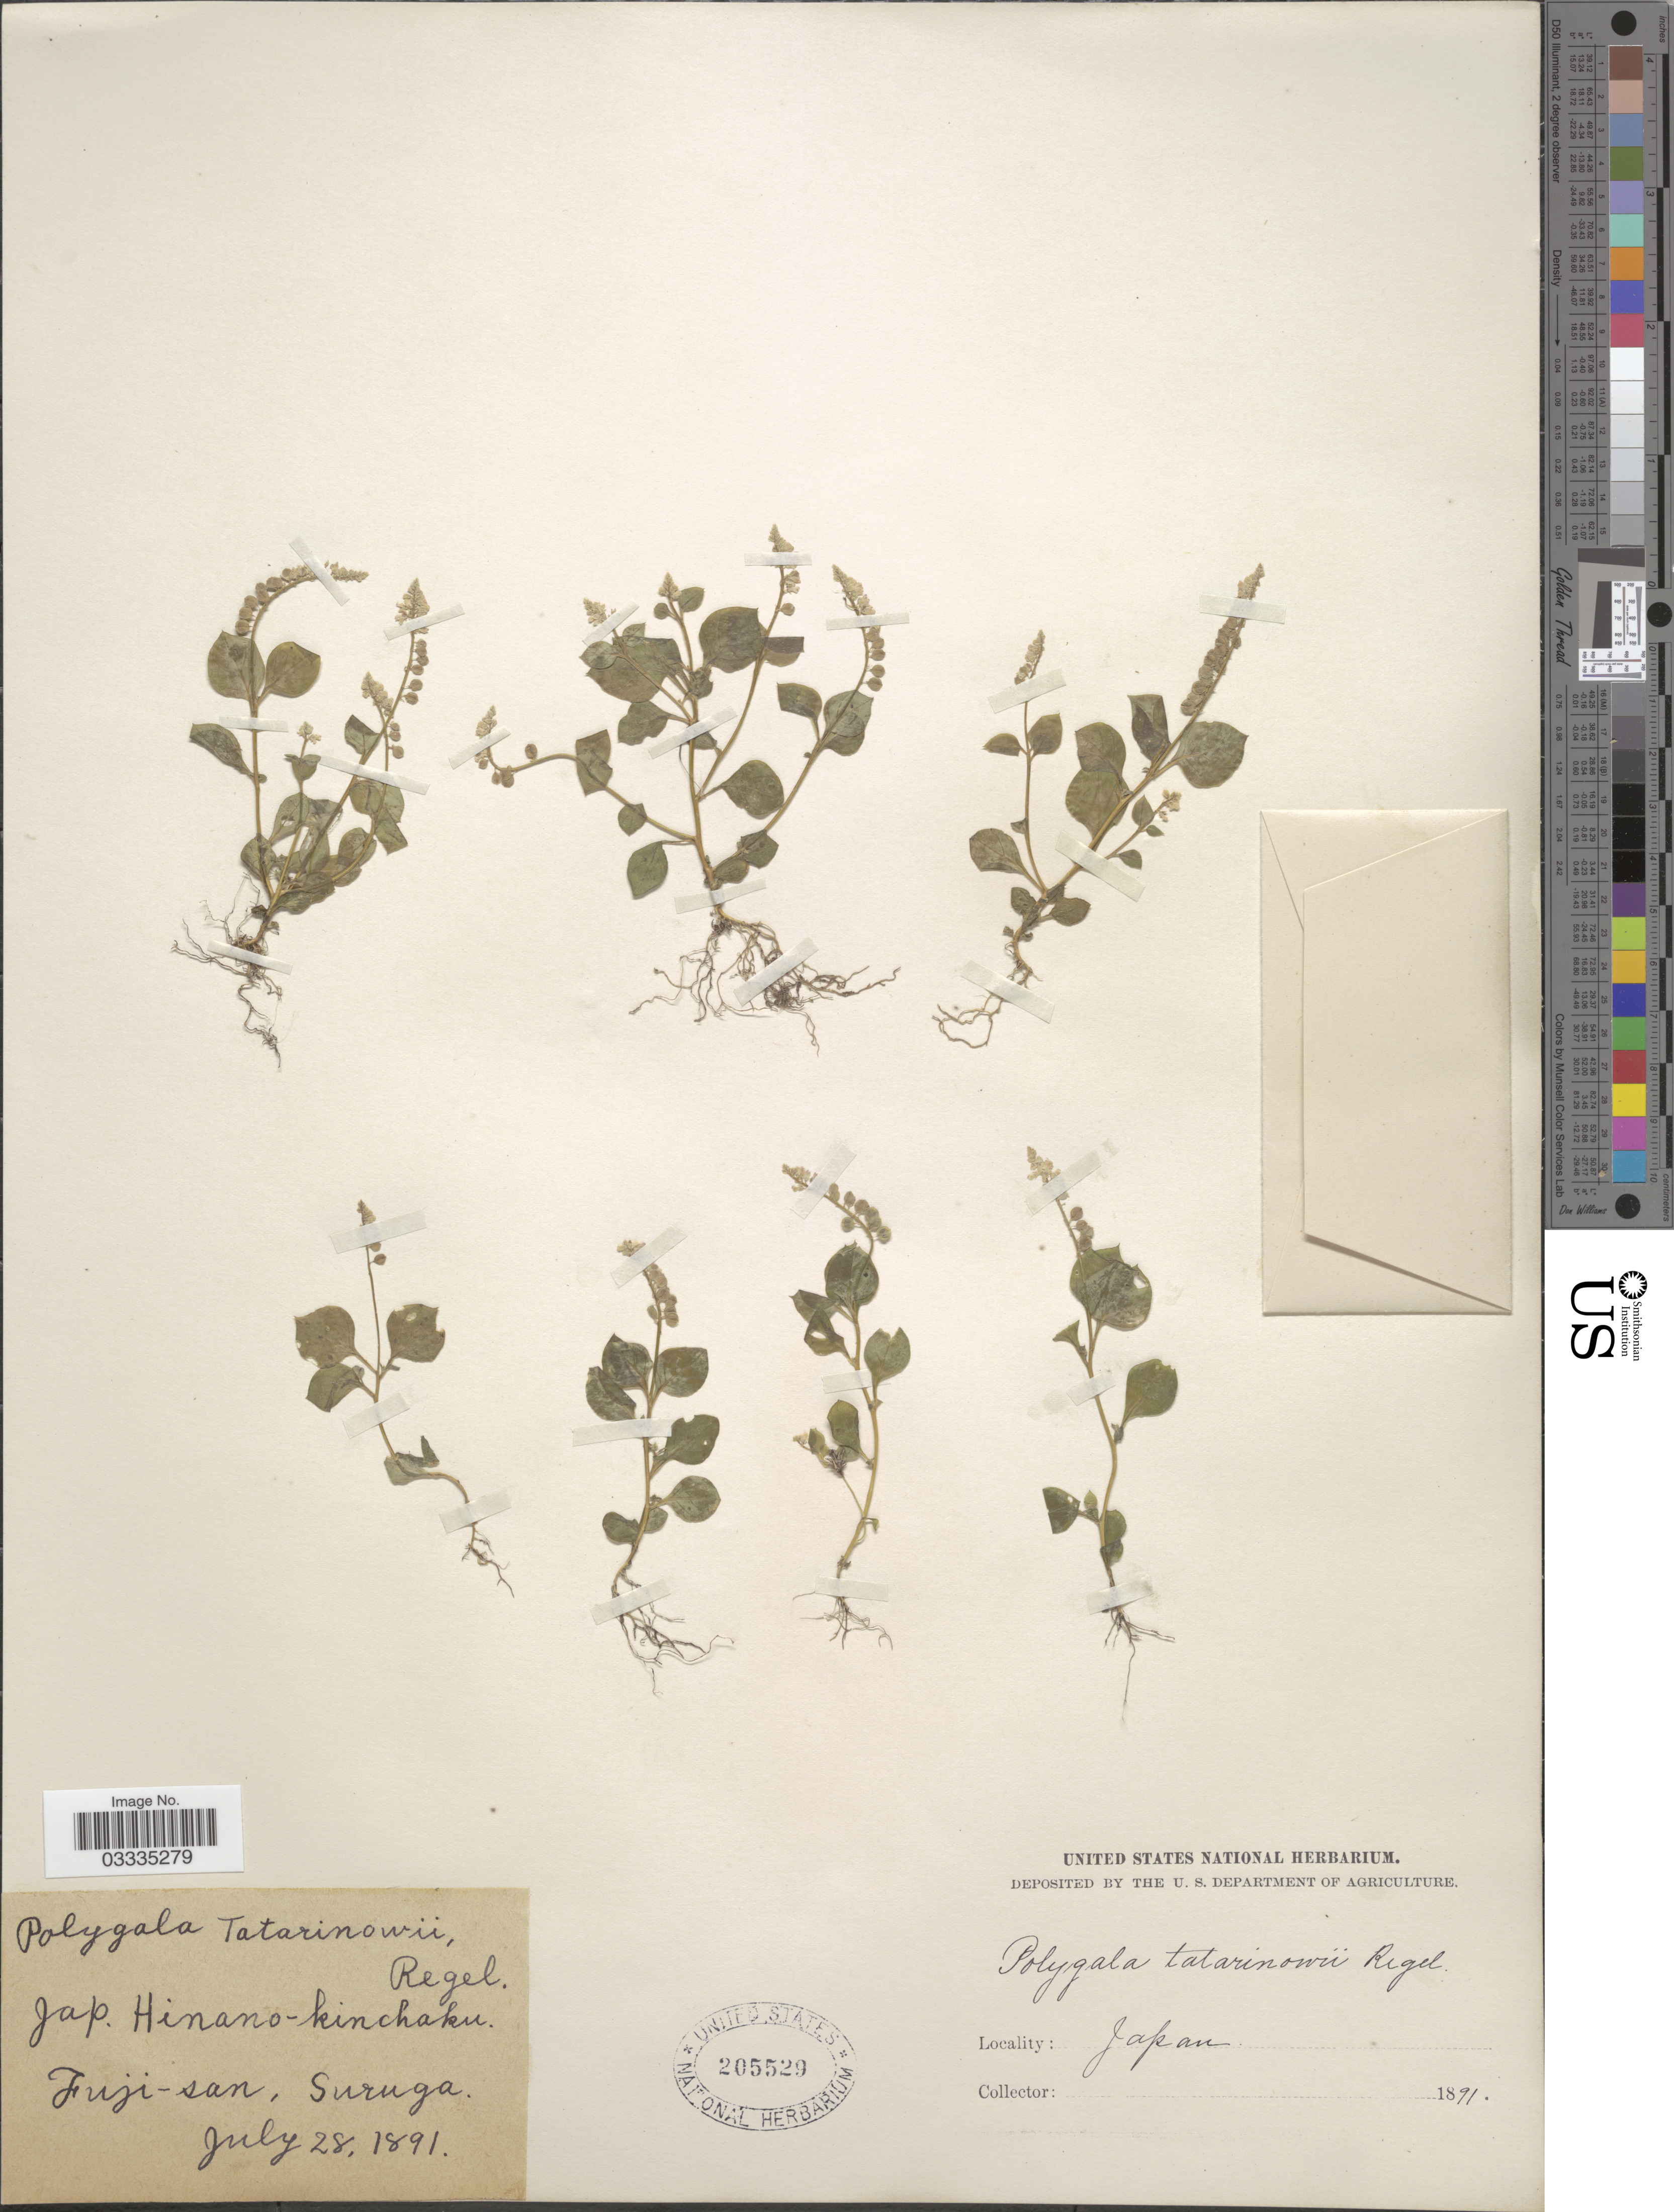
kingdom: Plantae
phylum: Tracheophyta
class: Magnoliopsida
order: Fabales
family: Polygalaceae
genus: Polygala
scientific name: Polygala tatarinowii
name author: Regel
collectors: ex herb. United States National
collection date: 1891-07-28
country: Japan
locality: Fuji-san, Suruga.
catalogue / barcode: US 205529